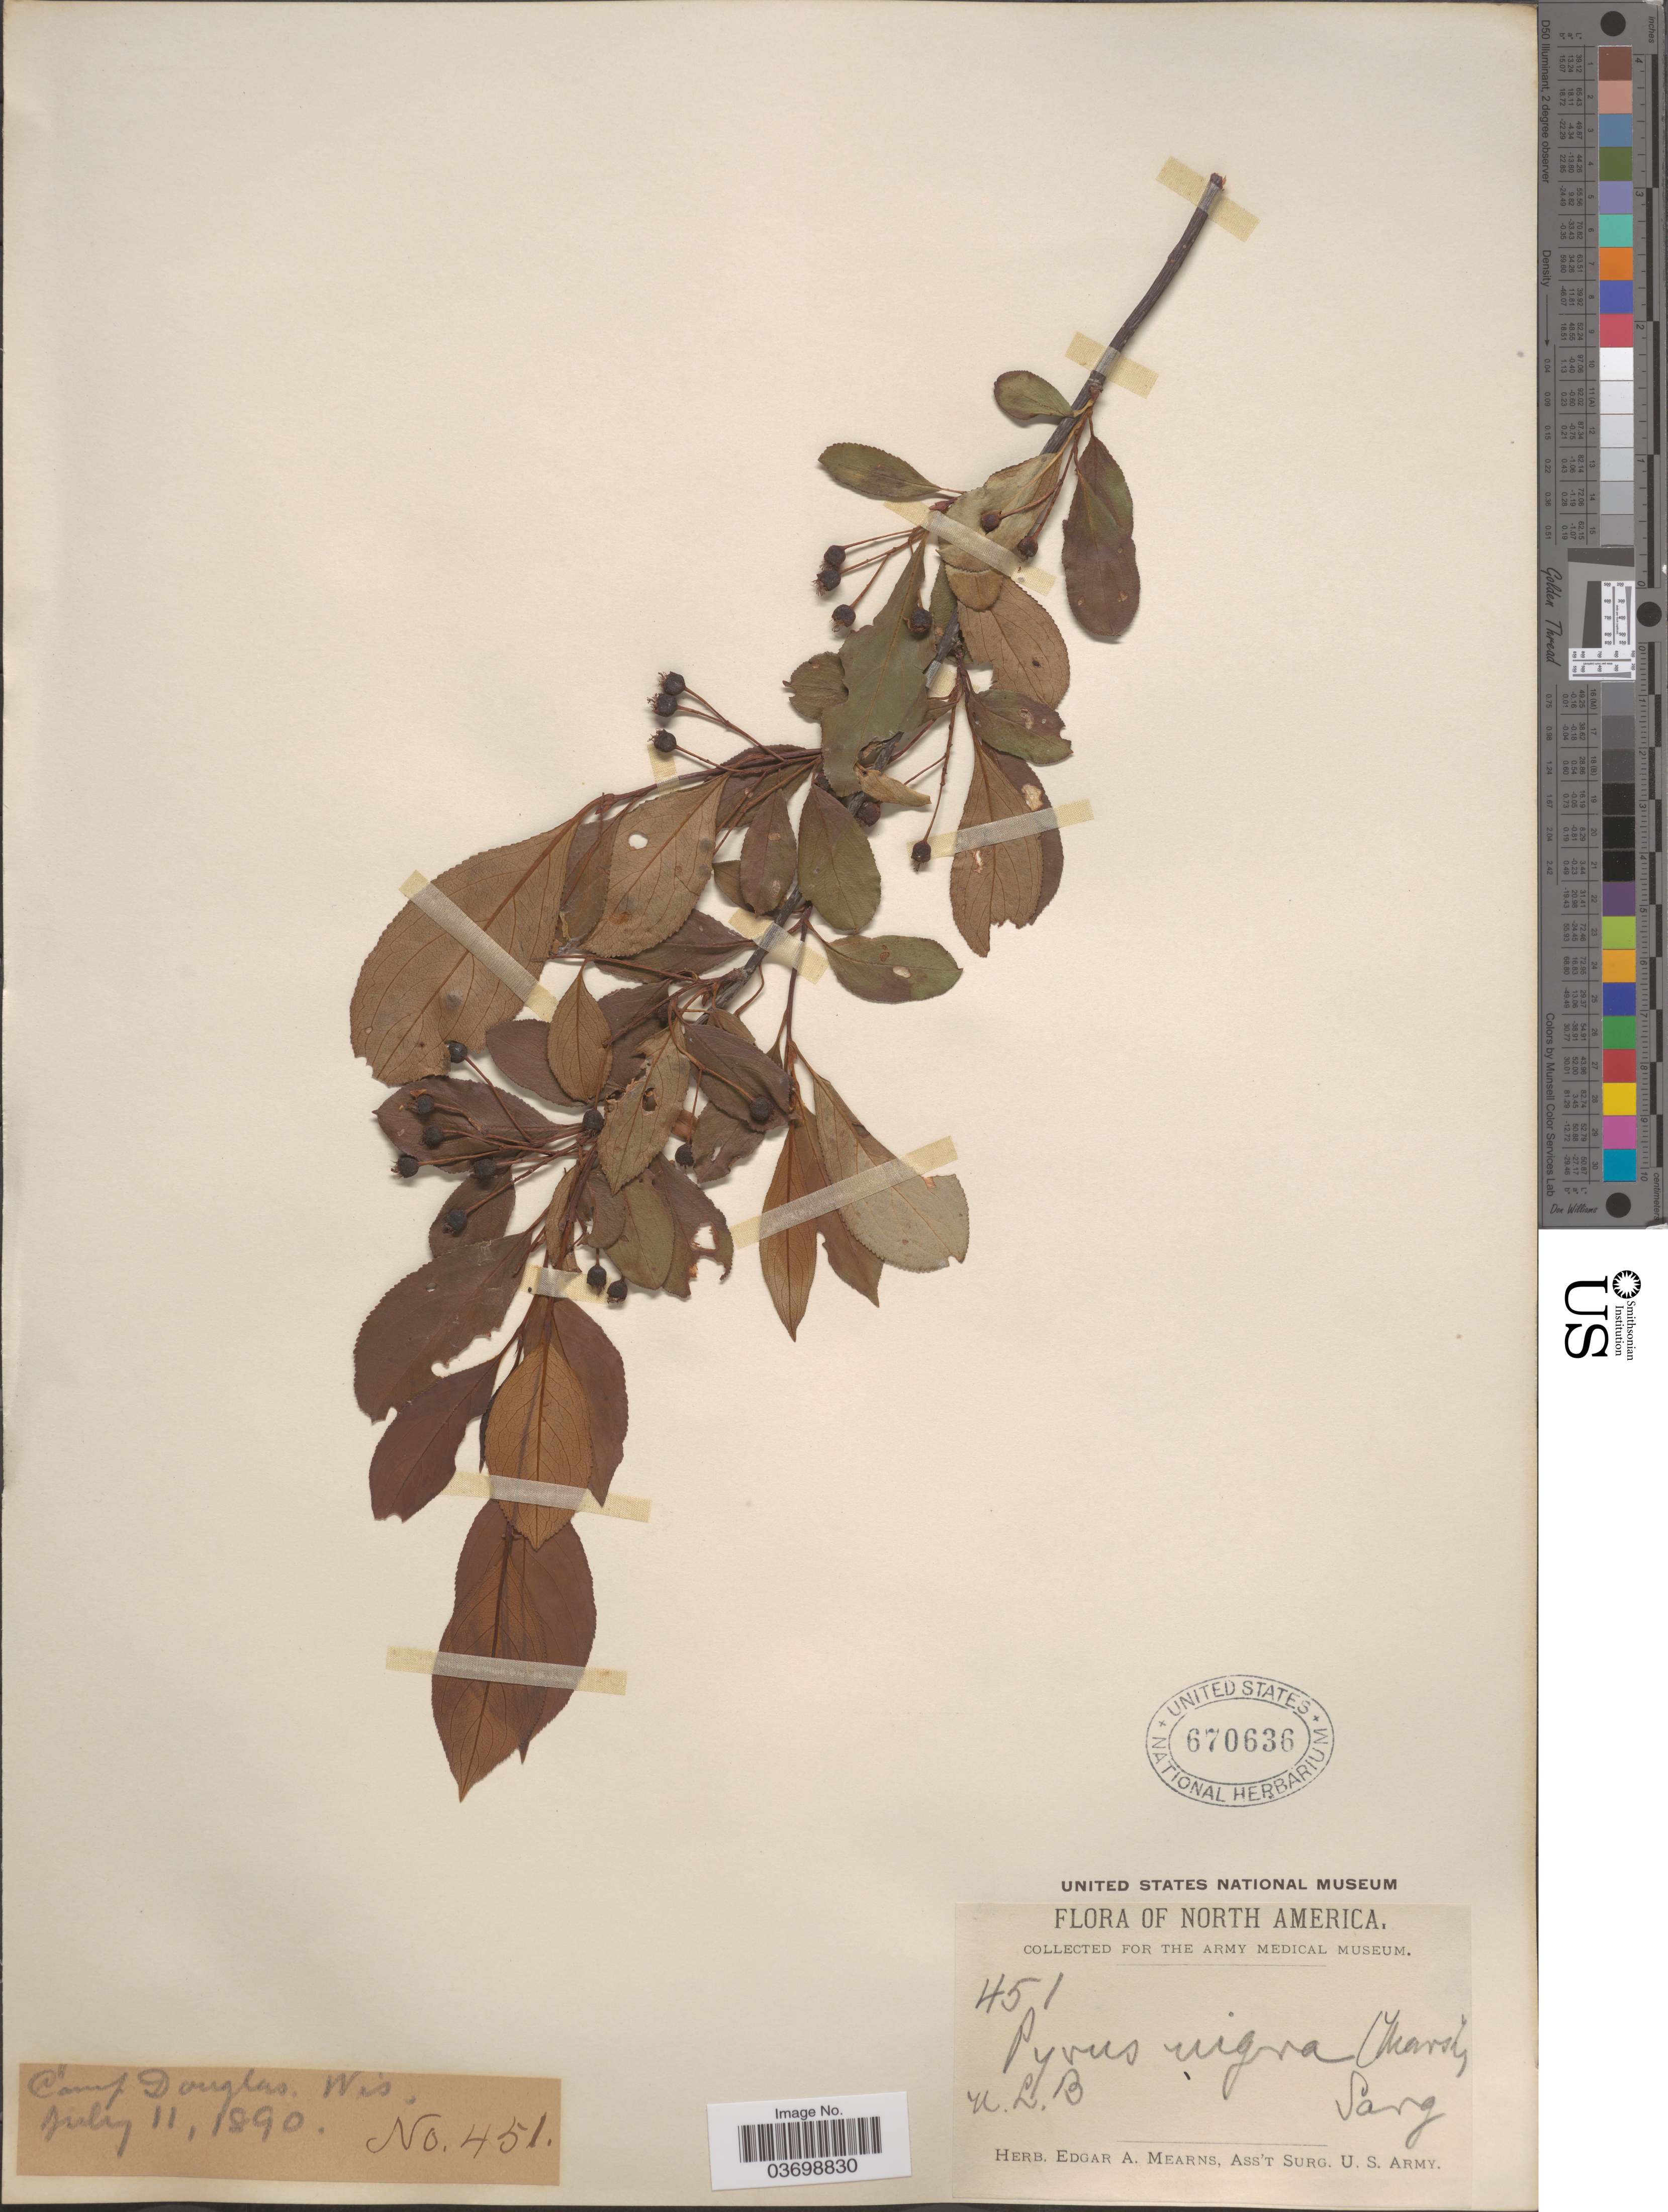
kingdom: Plantae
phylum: Tracheophyta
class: Magnoliopsida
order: Rosales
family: Rosaceae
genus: Aronia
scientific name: Aronia melanocarpa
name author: (Michx.) Elliott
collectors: ex herb. Edgar A. Mearns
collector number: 451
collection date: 1890-07-11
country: United States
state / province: Wisconsin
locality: Camp Douglas.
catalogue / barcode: US 670636